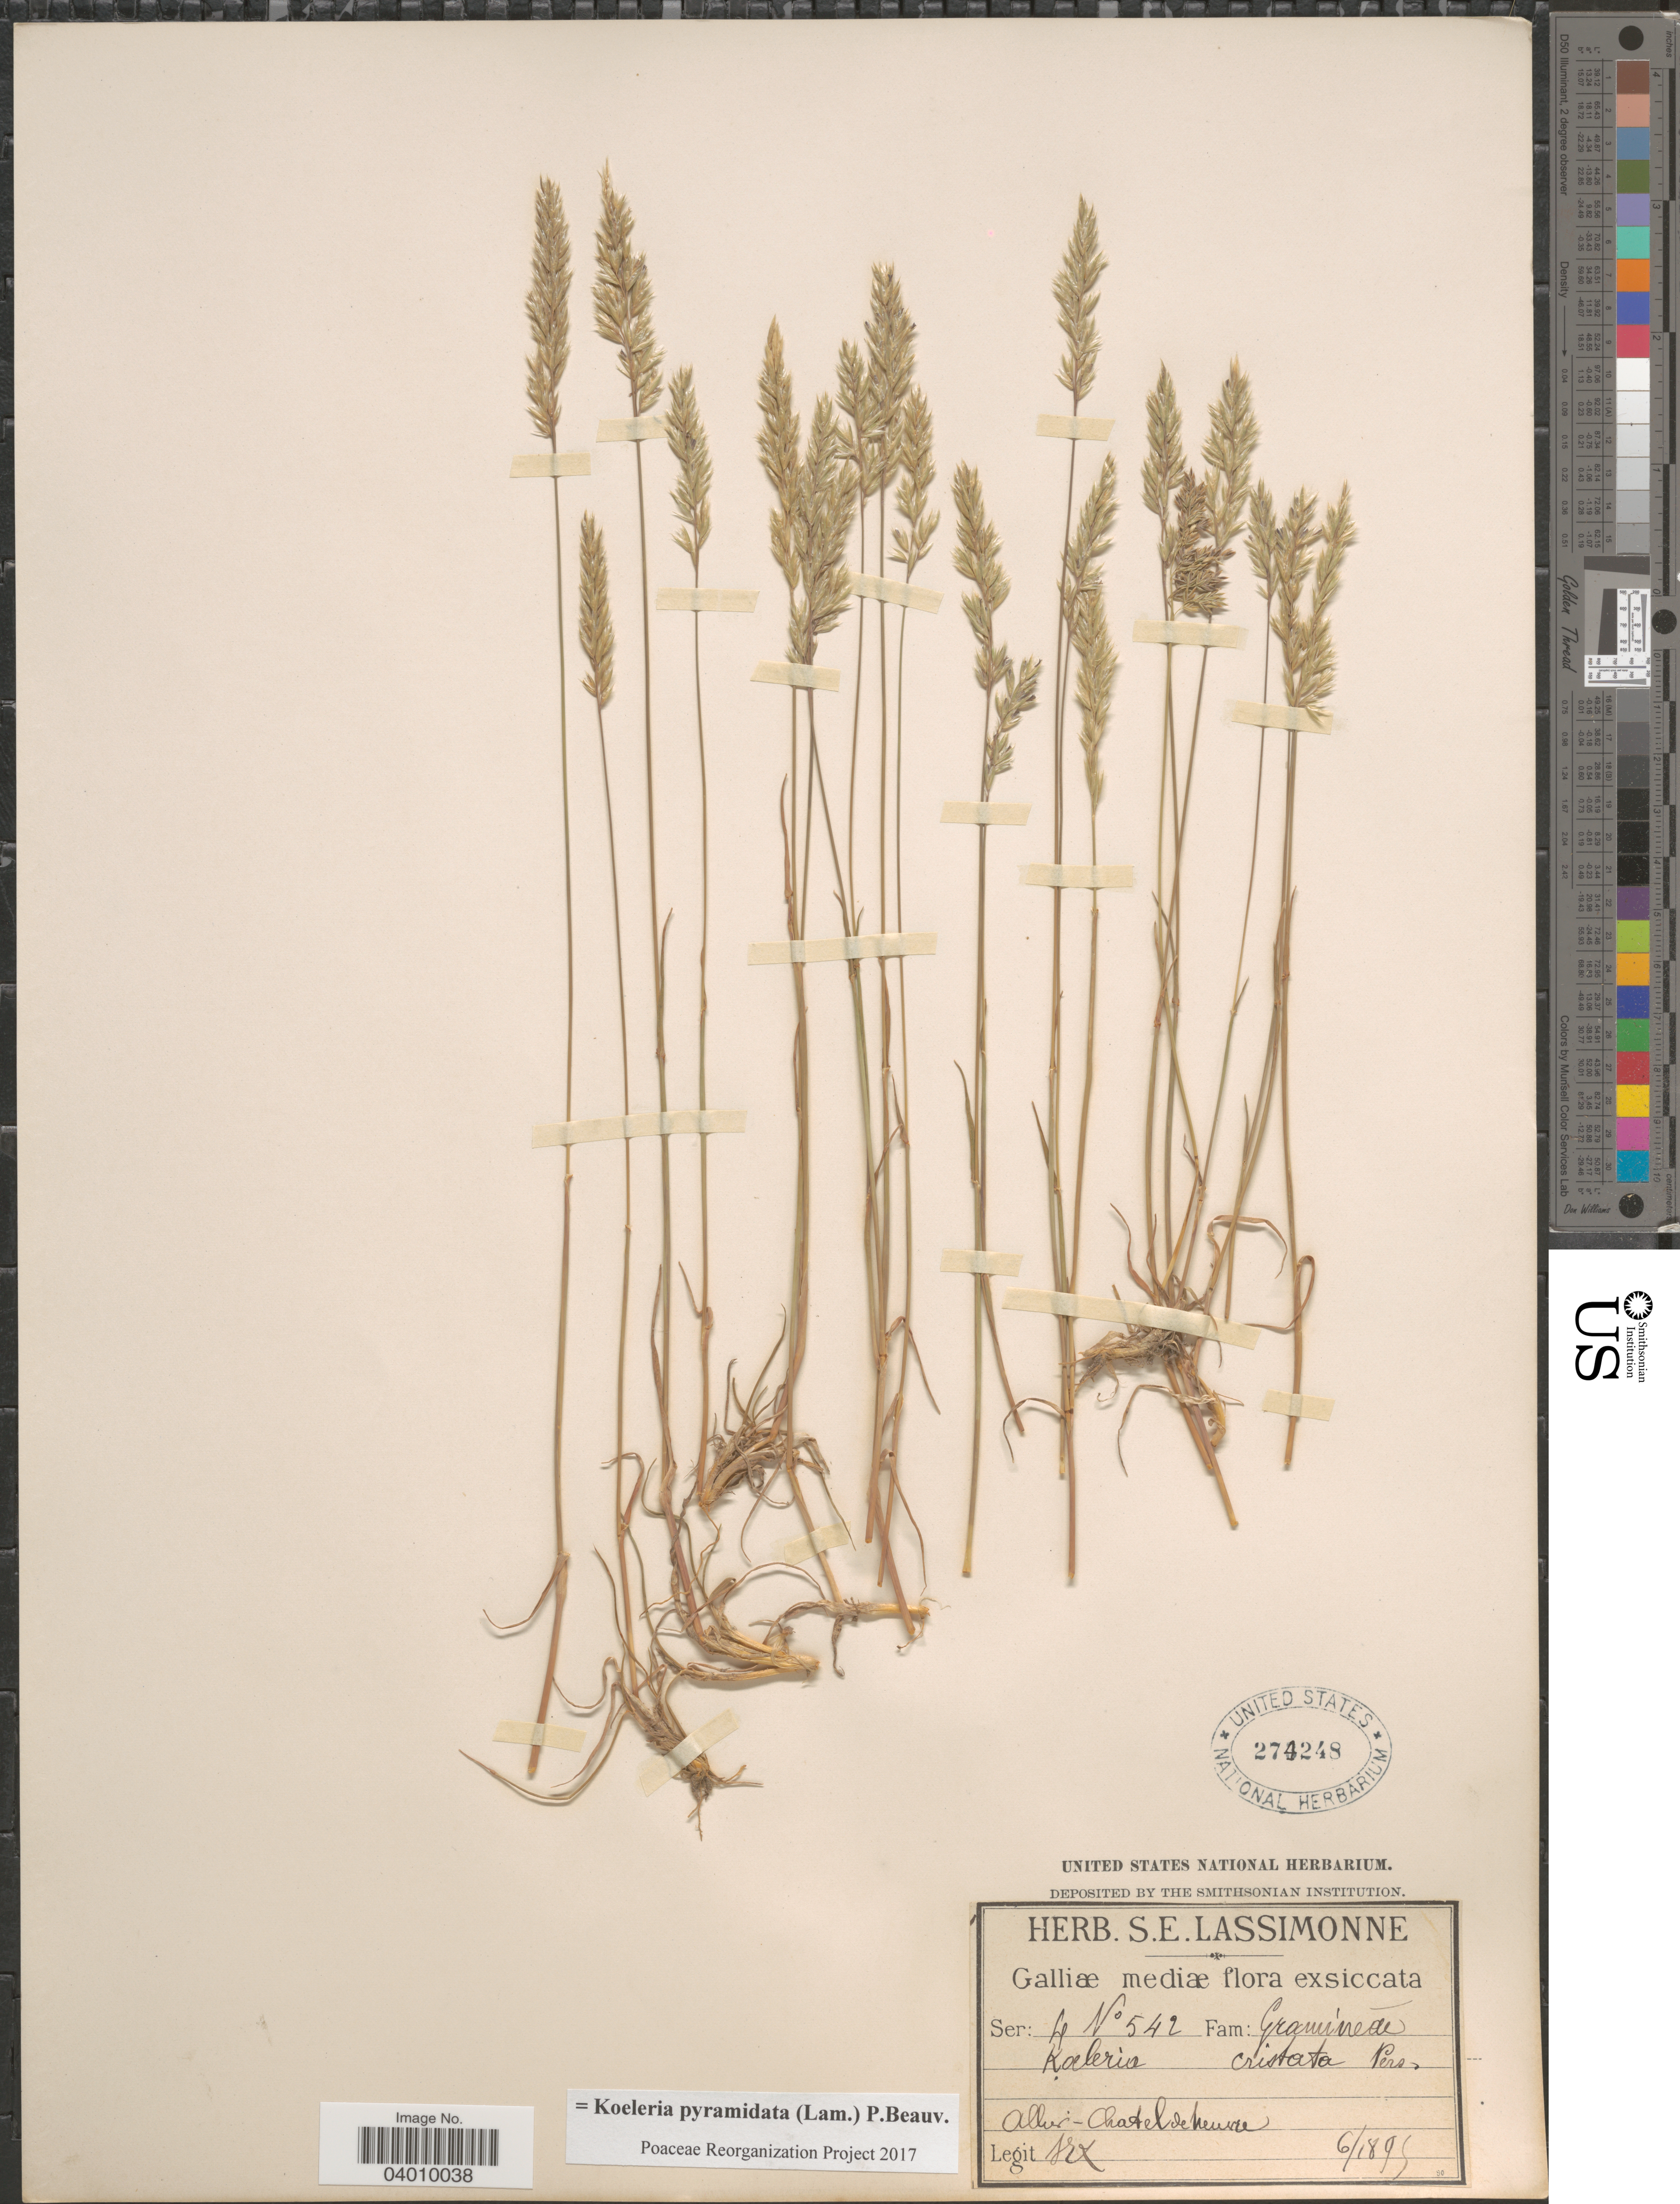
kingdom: Plantae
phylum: Tracheophyta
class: Liliopsida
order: Poales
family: Poaceae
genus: Koeleria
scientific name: Koeleria pyramidata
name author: (Lam.) P. Beauv.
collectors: S. Lassimonne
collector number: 542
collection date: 1895-06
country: France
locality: Galliæ mediæ. Allier-Chatel de Neuvre.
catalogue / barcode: US 274248